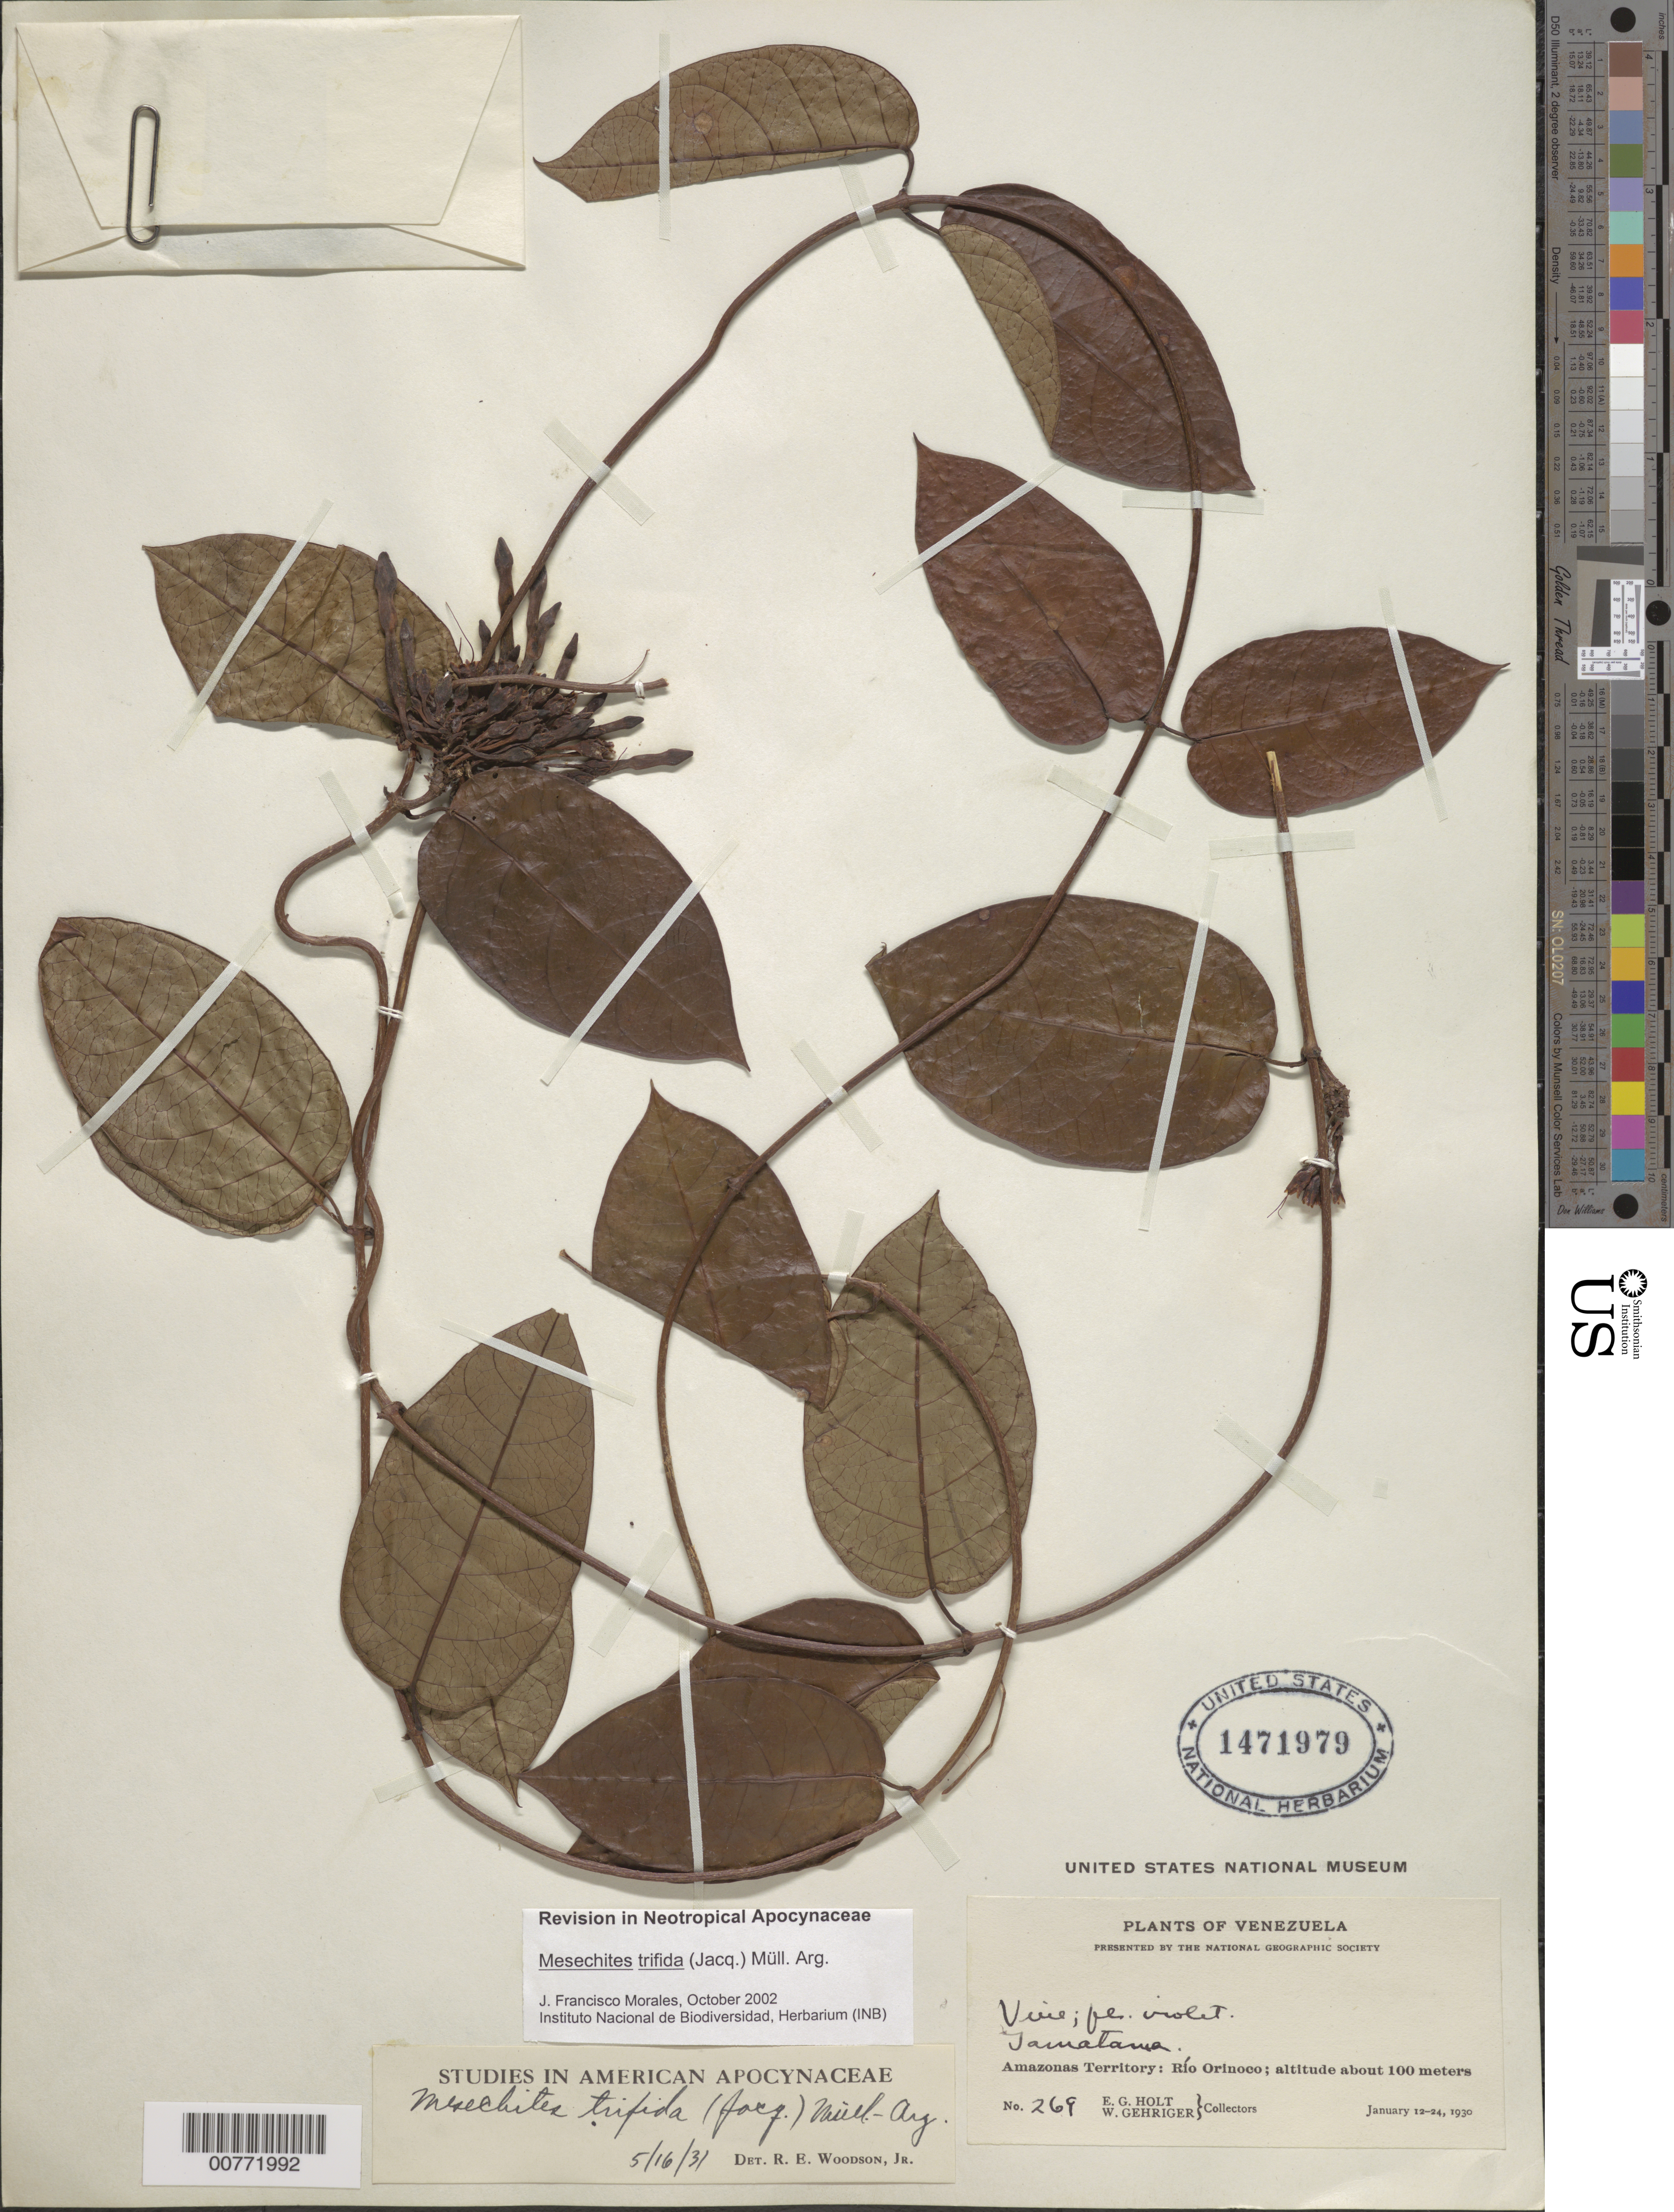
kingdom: Plantae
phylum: Tracheophyta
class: Magnoliopsida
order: Gentianales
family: Apocynaceae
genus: Mesechites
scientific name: Mesechites trifidus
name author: (Jacq.) Müll. Arg.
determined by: Morales, J. F.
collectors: E. Holt & W. Gehriger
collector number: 269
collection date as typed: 12-Jan-30 to 24-Jan-30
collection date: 1930-01-12/1930-01-24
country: Venezuela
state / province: Amazonas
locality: Tamatama, Alto Río Orinoco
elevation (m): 100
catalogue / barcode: US 1471979